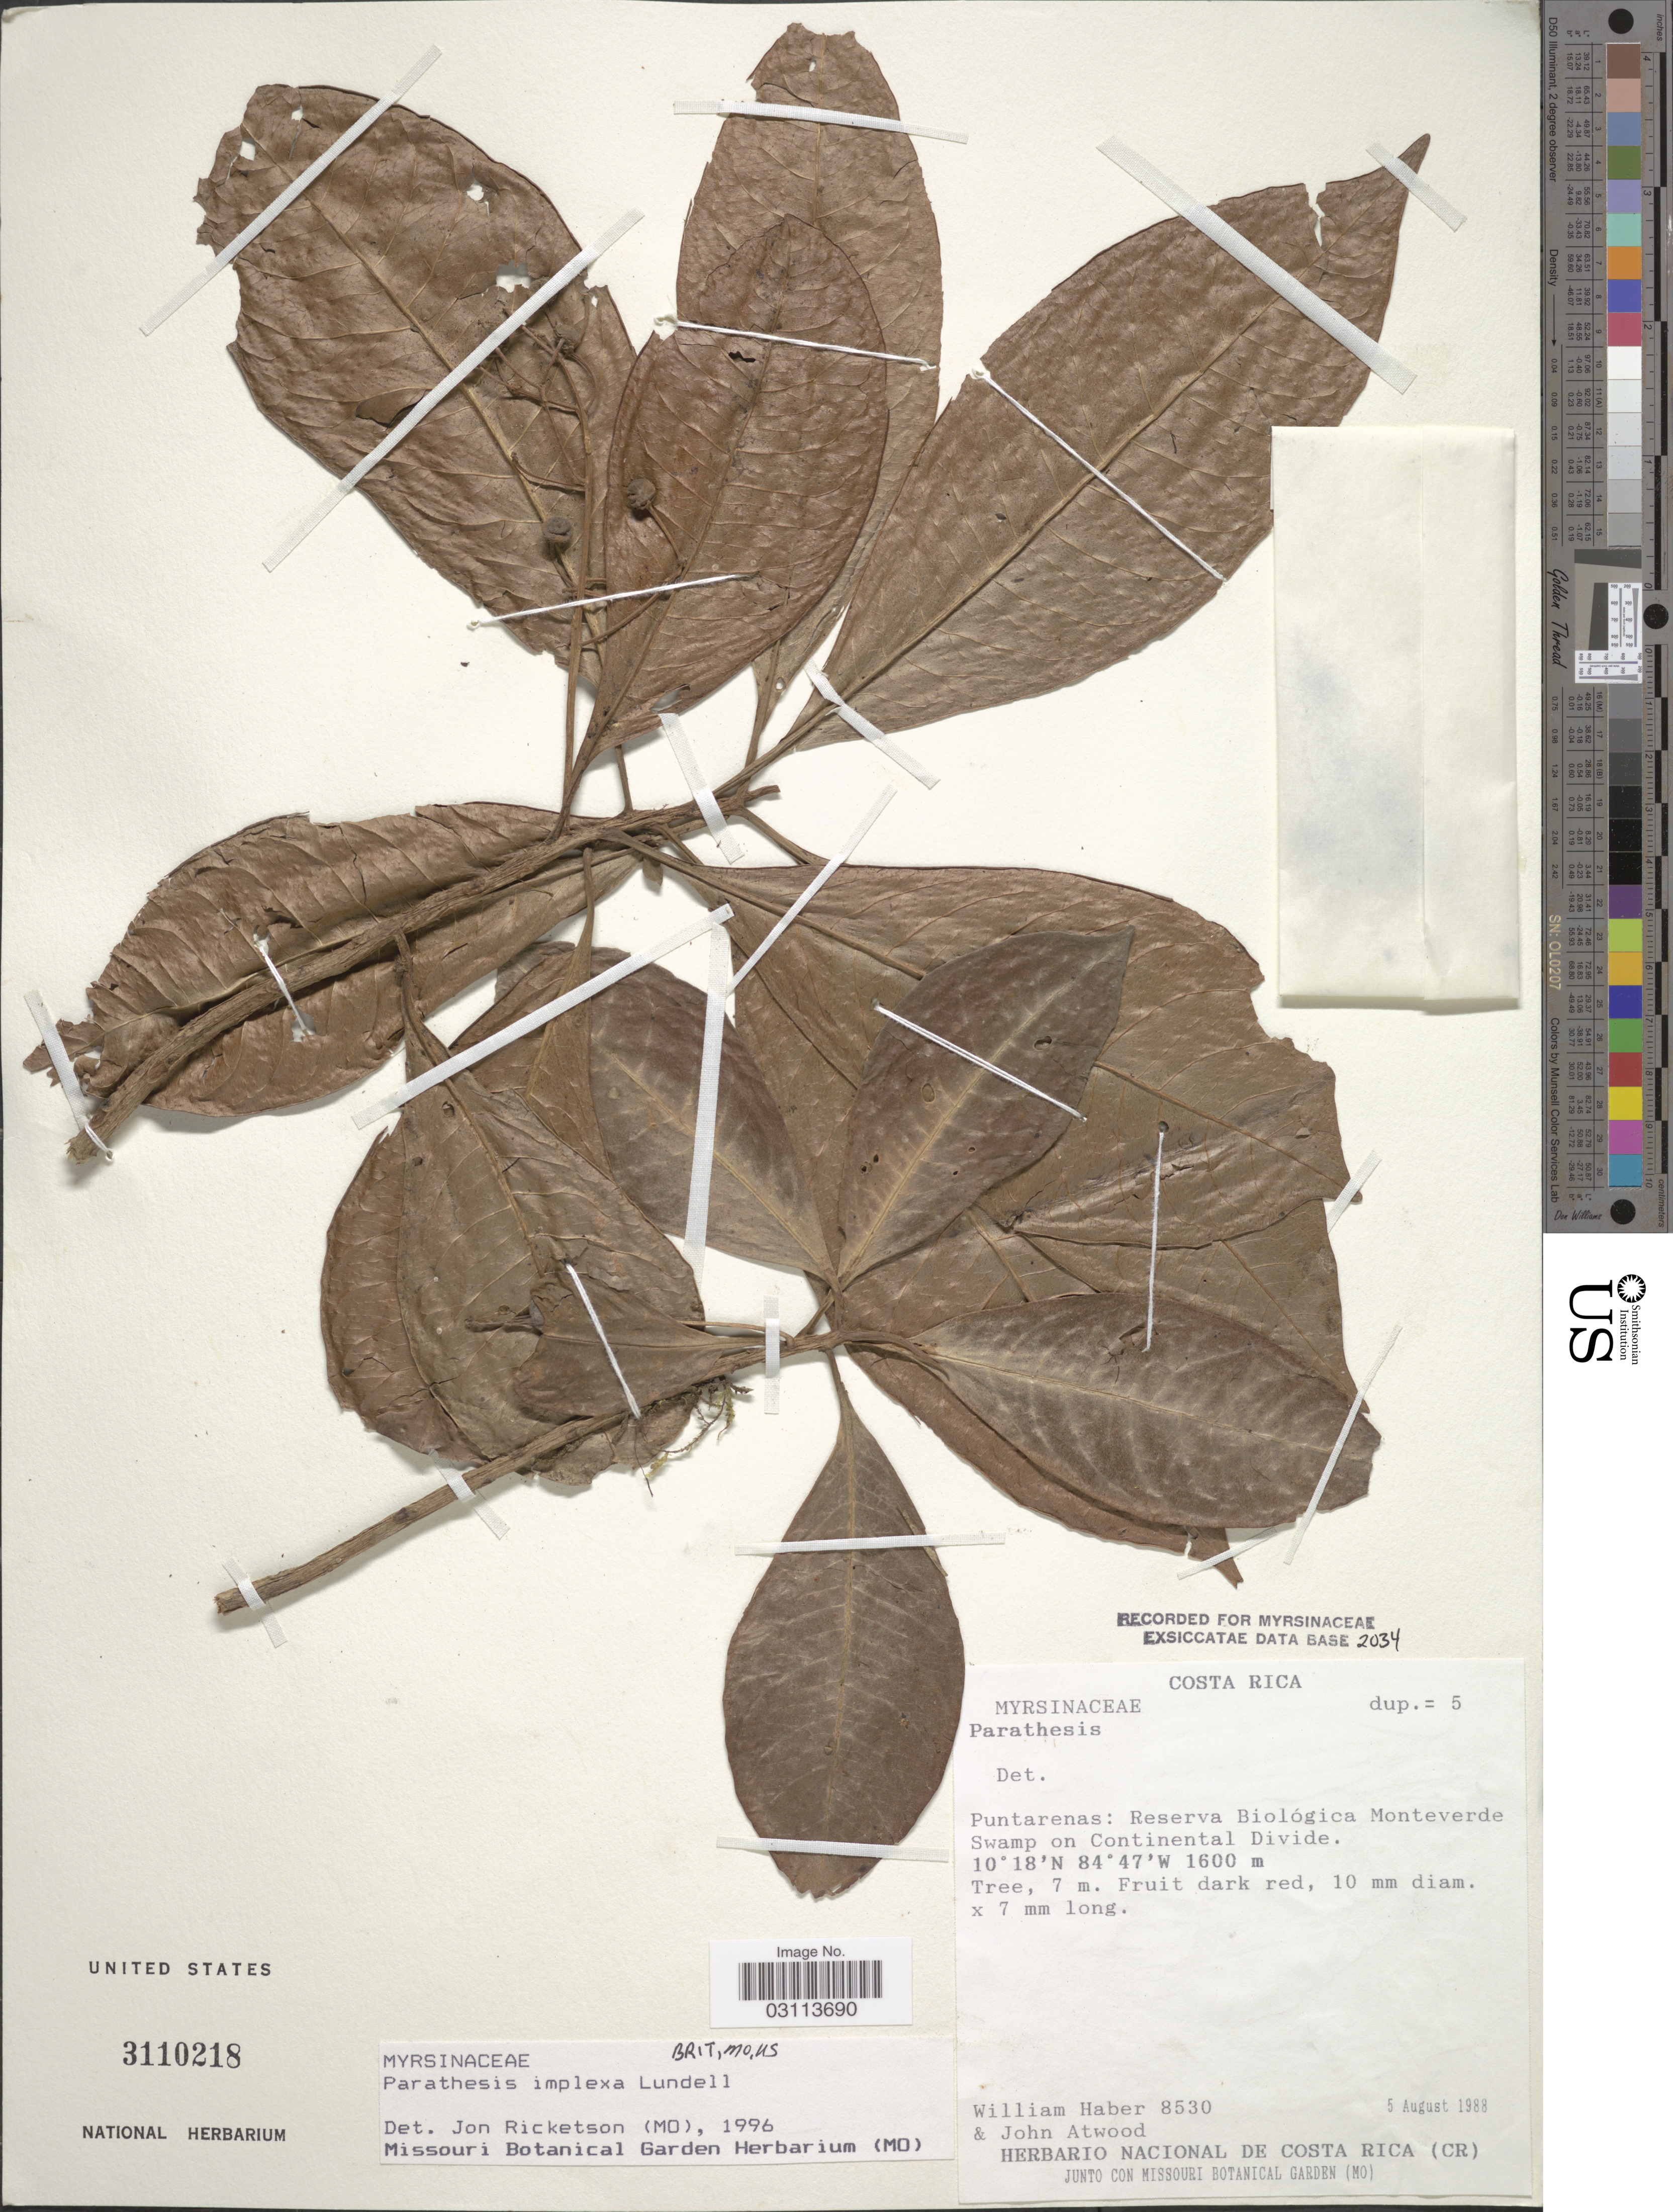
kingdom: Plantae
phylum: Tracheophyta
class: Magnoliopsida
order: Ericales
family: Primulaceae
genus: Parathesis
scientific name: Parathesis implexa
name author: Lundell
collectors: W. Haber & J. T. Atwood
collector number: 8530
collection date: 1988-08-05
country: Costa Rica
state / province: Puntarenas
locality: Reserva Biológica Monteverde. Swamp on Continental Divide.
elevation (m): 1600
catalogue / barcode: US 3110218